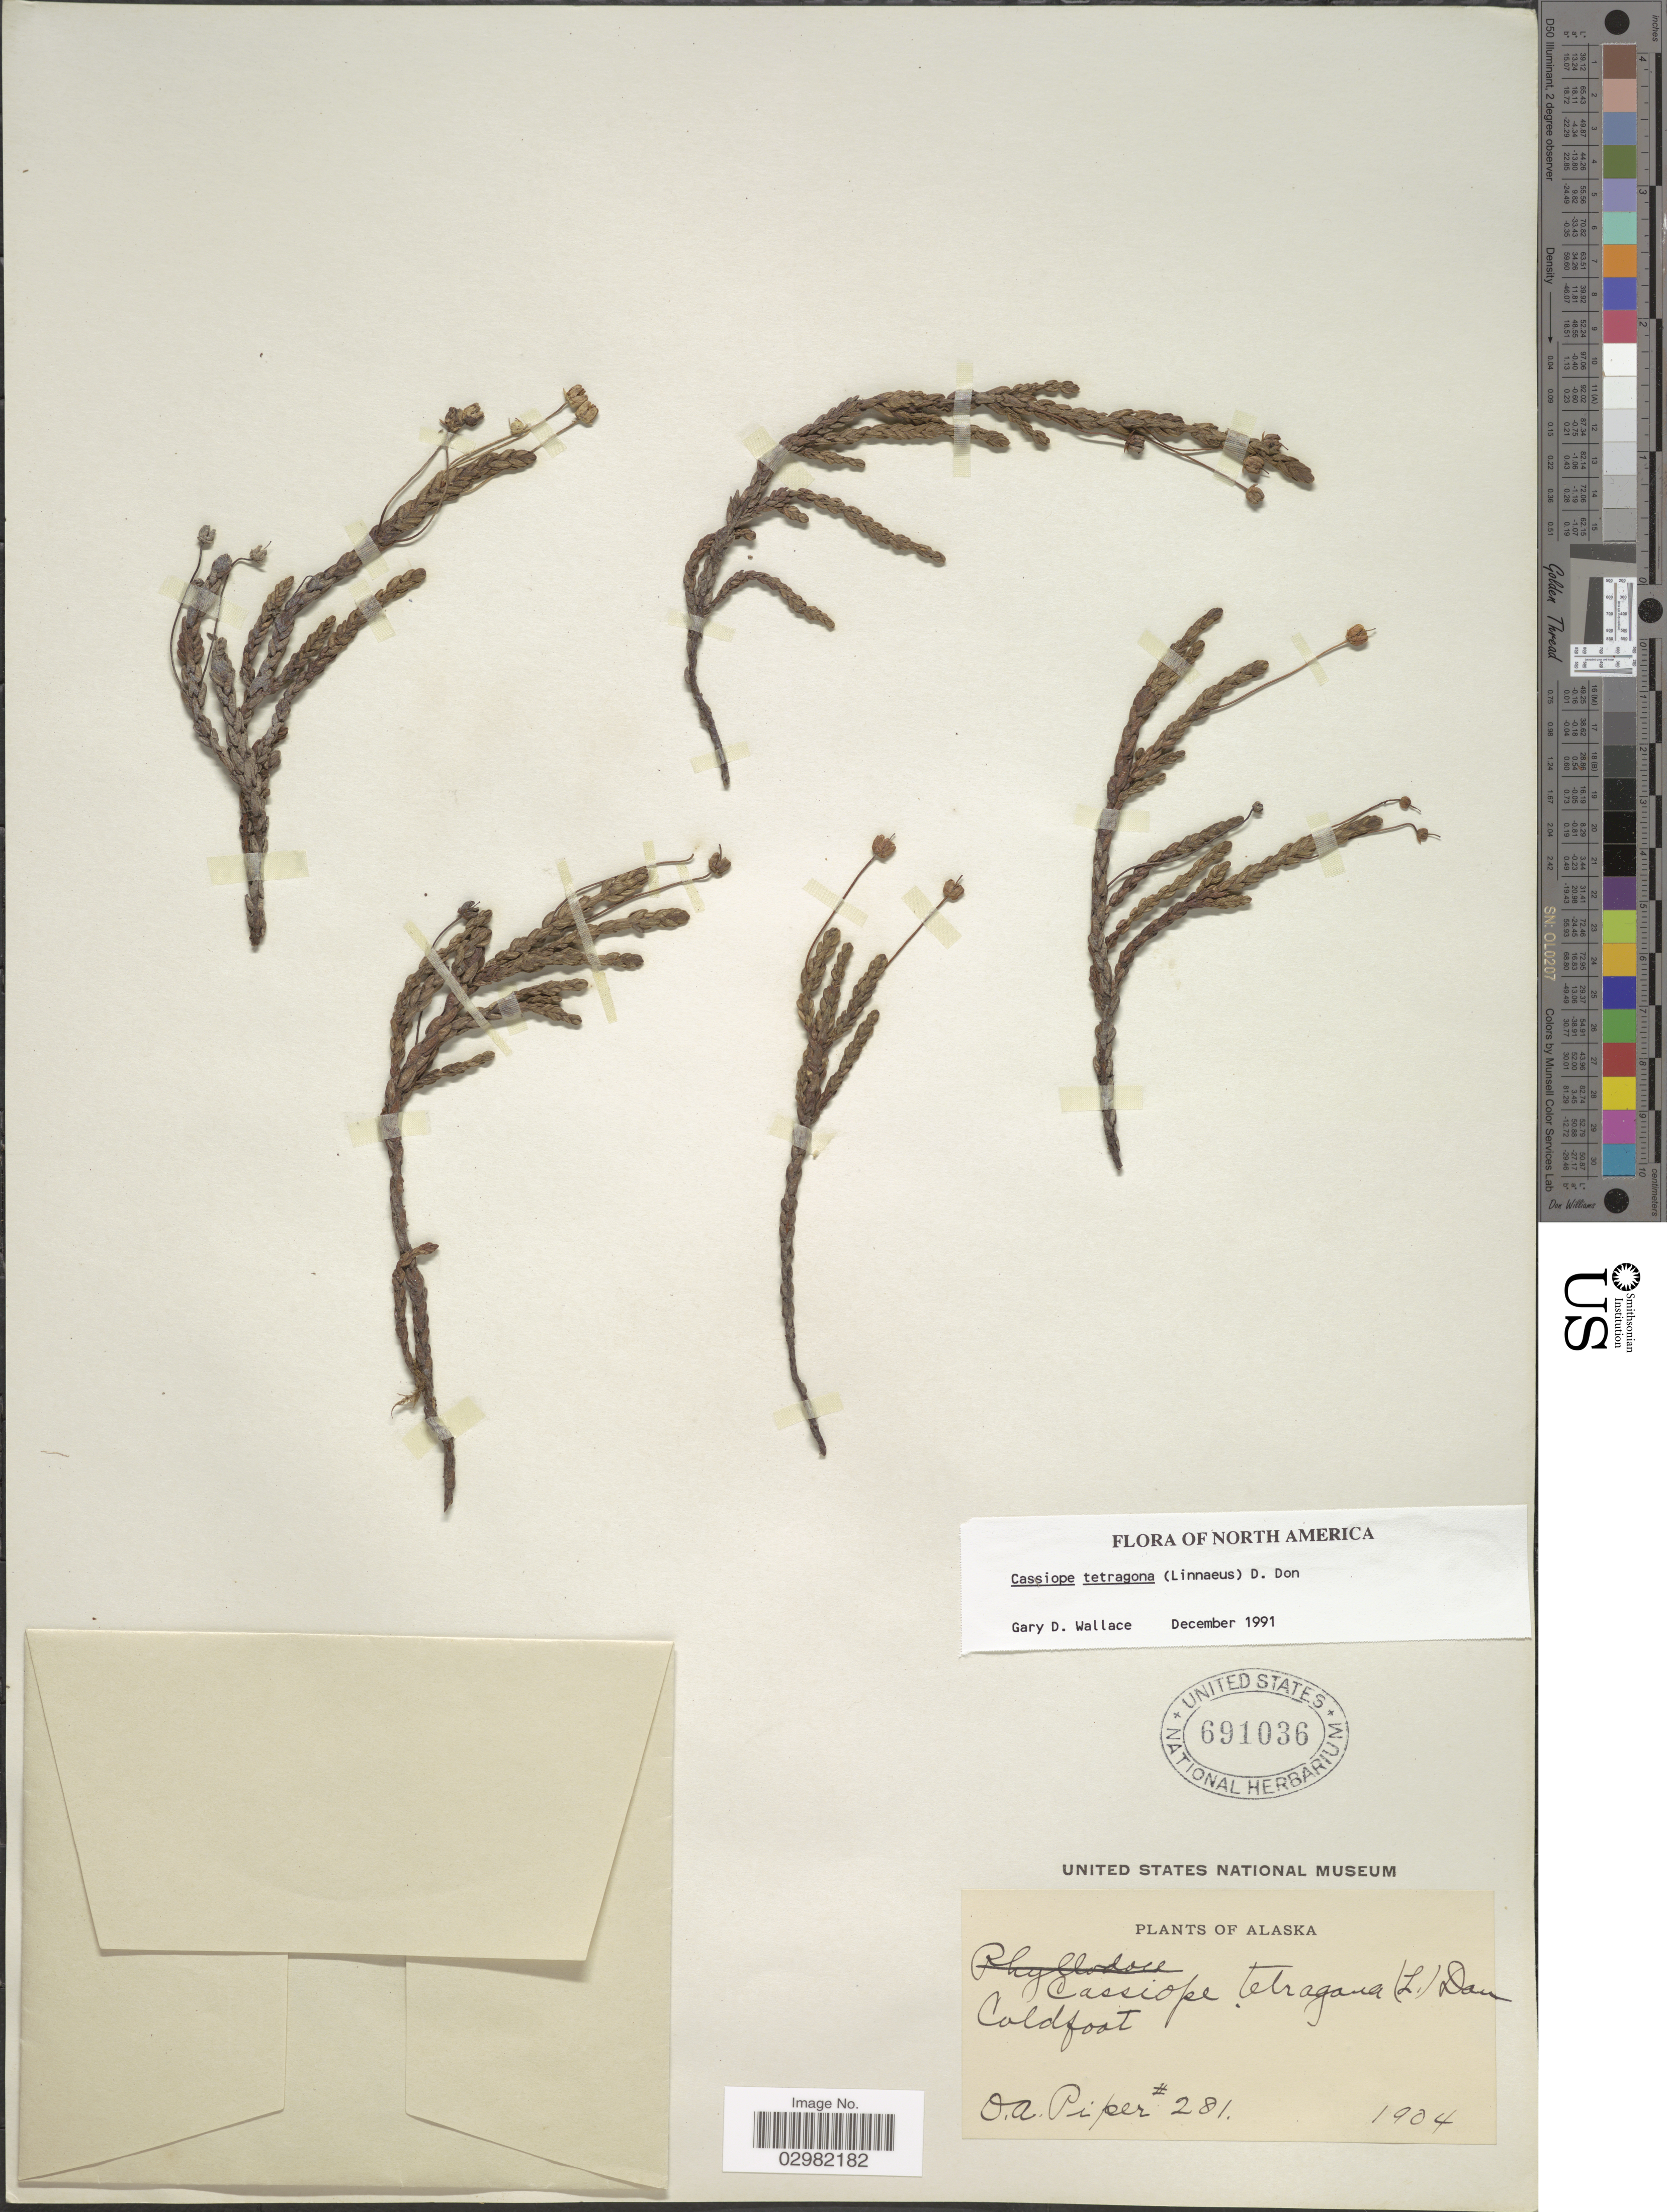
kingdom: Plantae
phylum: Tracheophyta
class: Magnoliopsida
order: Ericales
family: Ericaceae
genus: Cassiope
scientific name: Cassiope tetragona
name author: (L.) D. Don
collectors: O. Piper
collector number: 281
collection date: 1904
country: United States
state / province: Alaska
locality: Coldfoot.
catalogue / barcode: US 691036